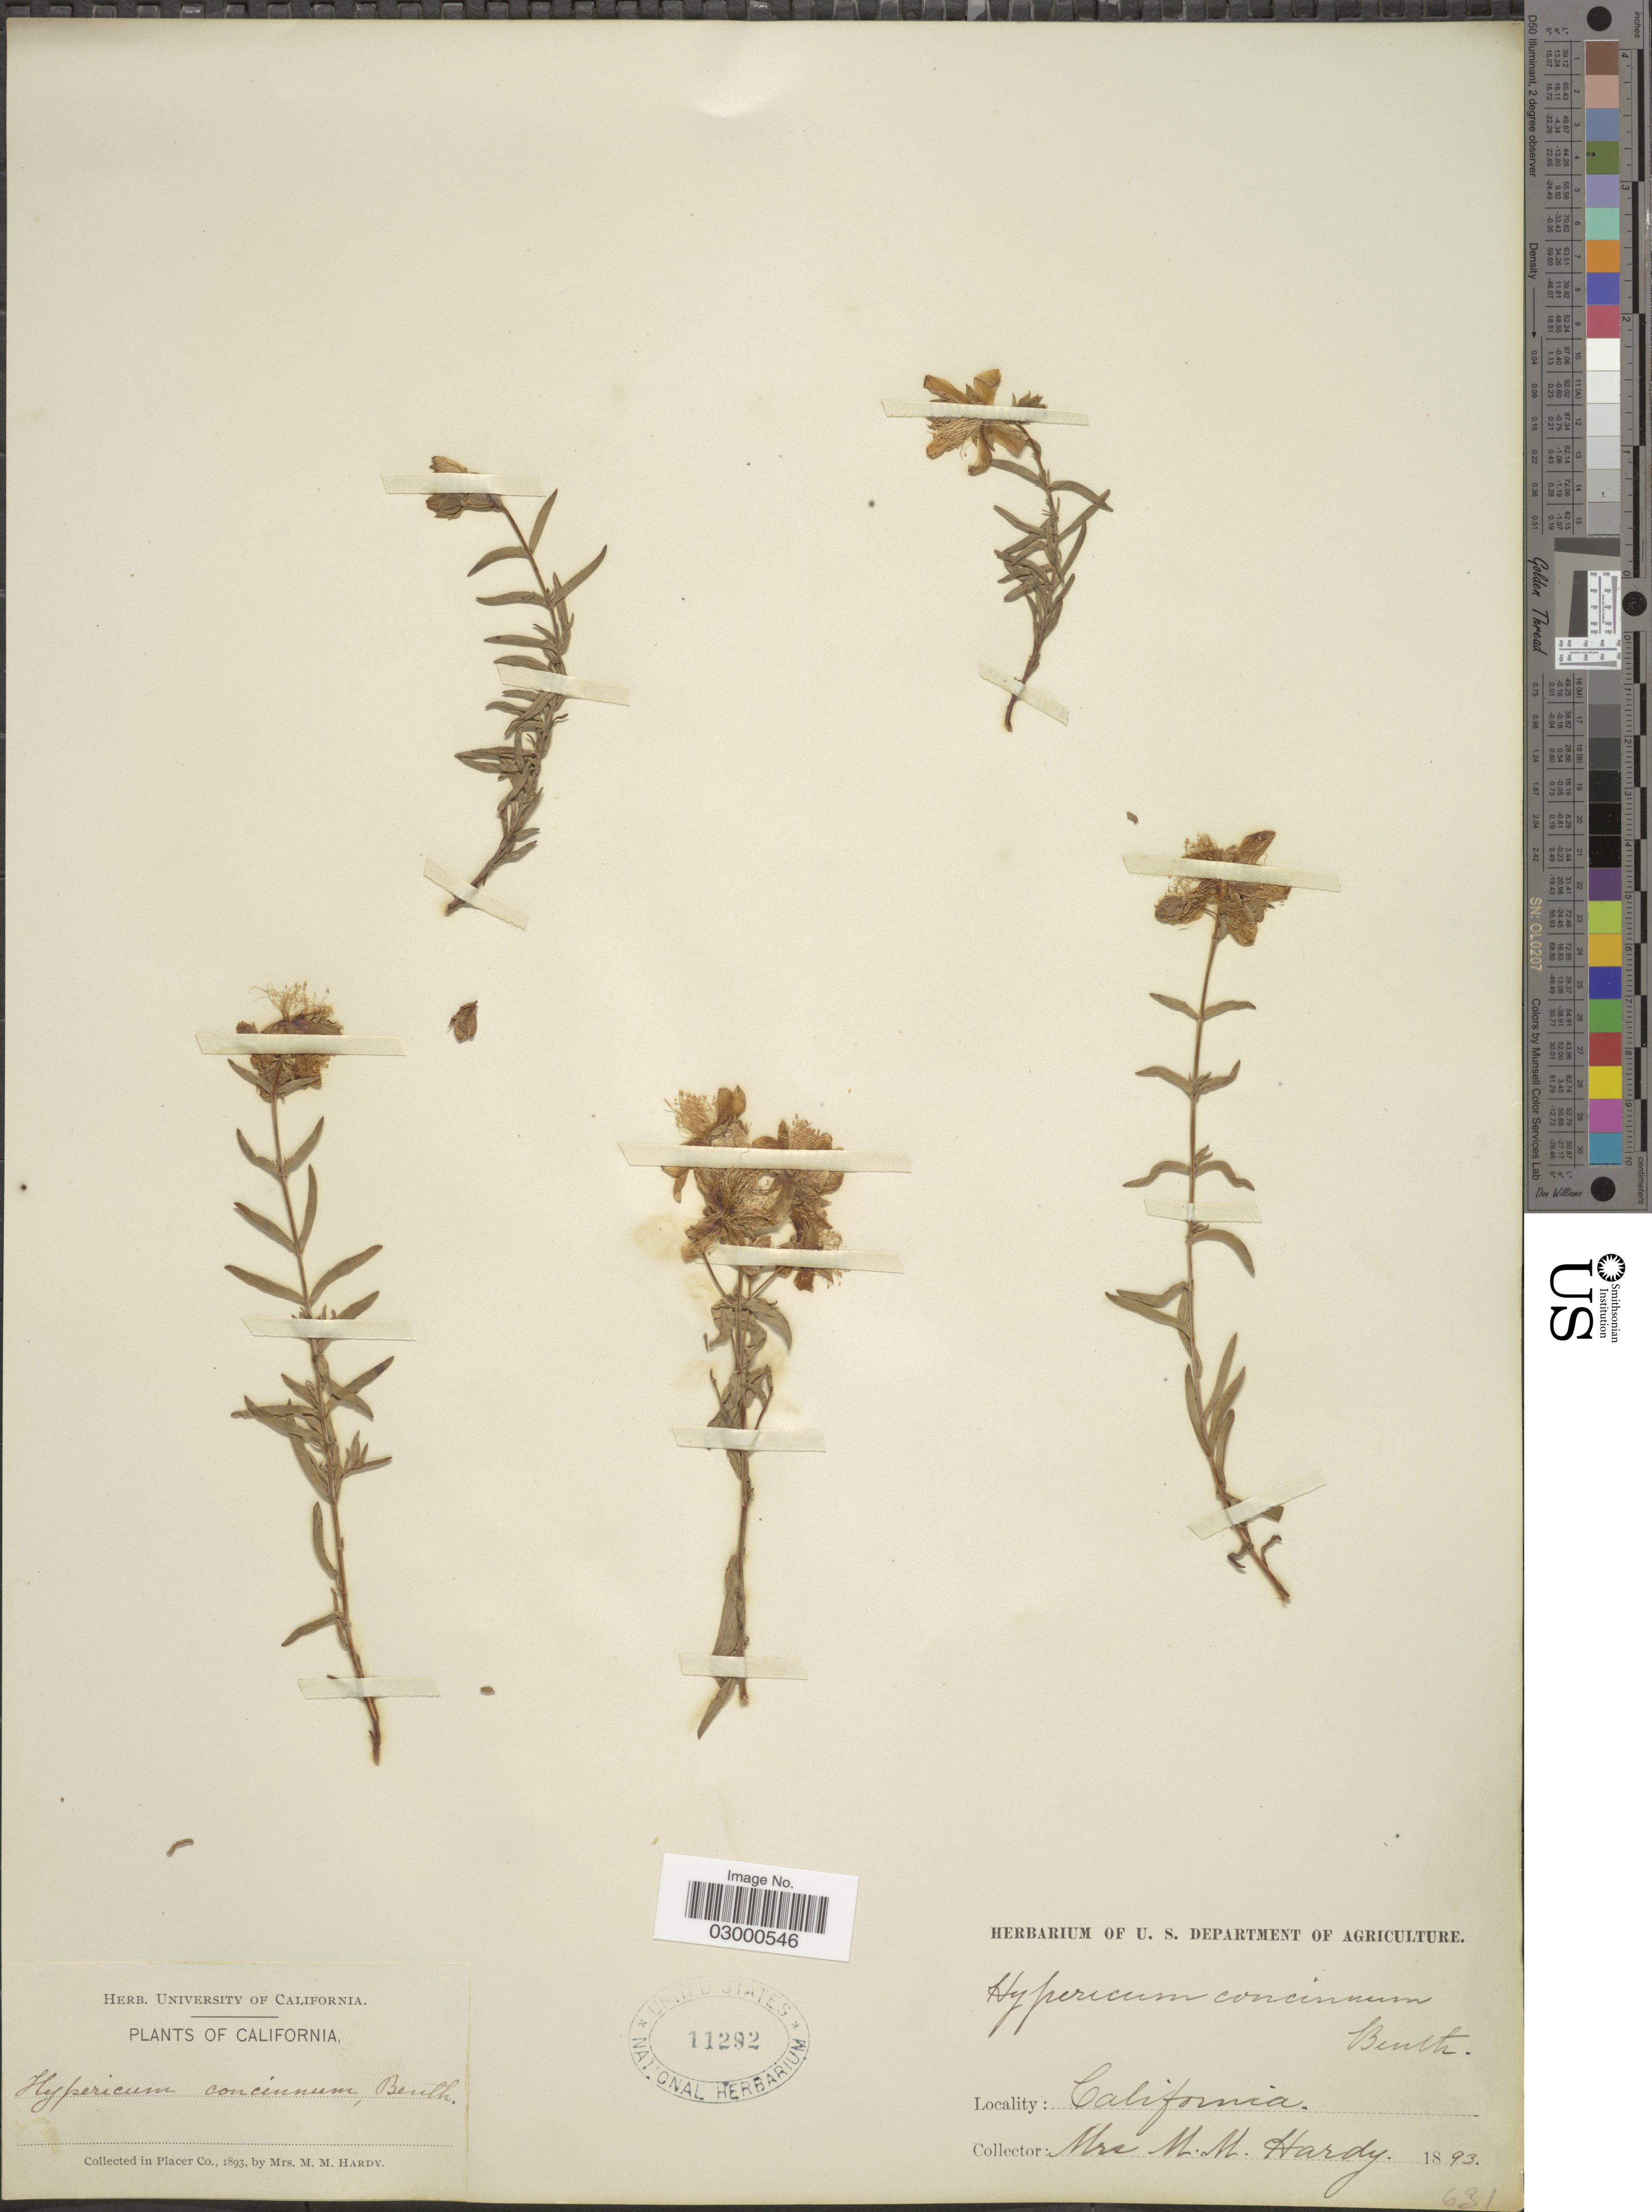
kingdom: Plantae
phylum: Tracheophyta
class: Magnoliopsida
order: Malpighiales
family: Hypericaceae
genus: Hypericum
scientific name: Hypericum concinnum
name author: Benth.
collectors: Mrs. M. M. Hardy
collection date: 1893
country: United States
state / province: California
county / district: Placer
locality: Placer Co.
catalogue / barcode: US 11292